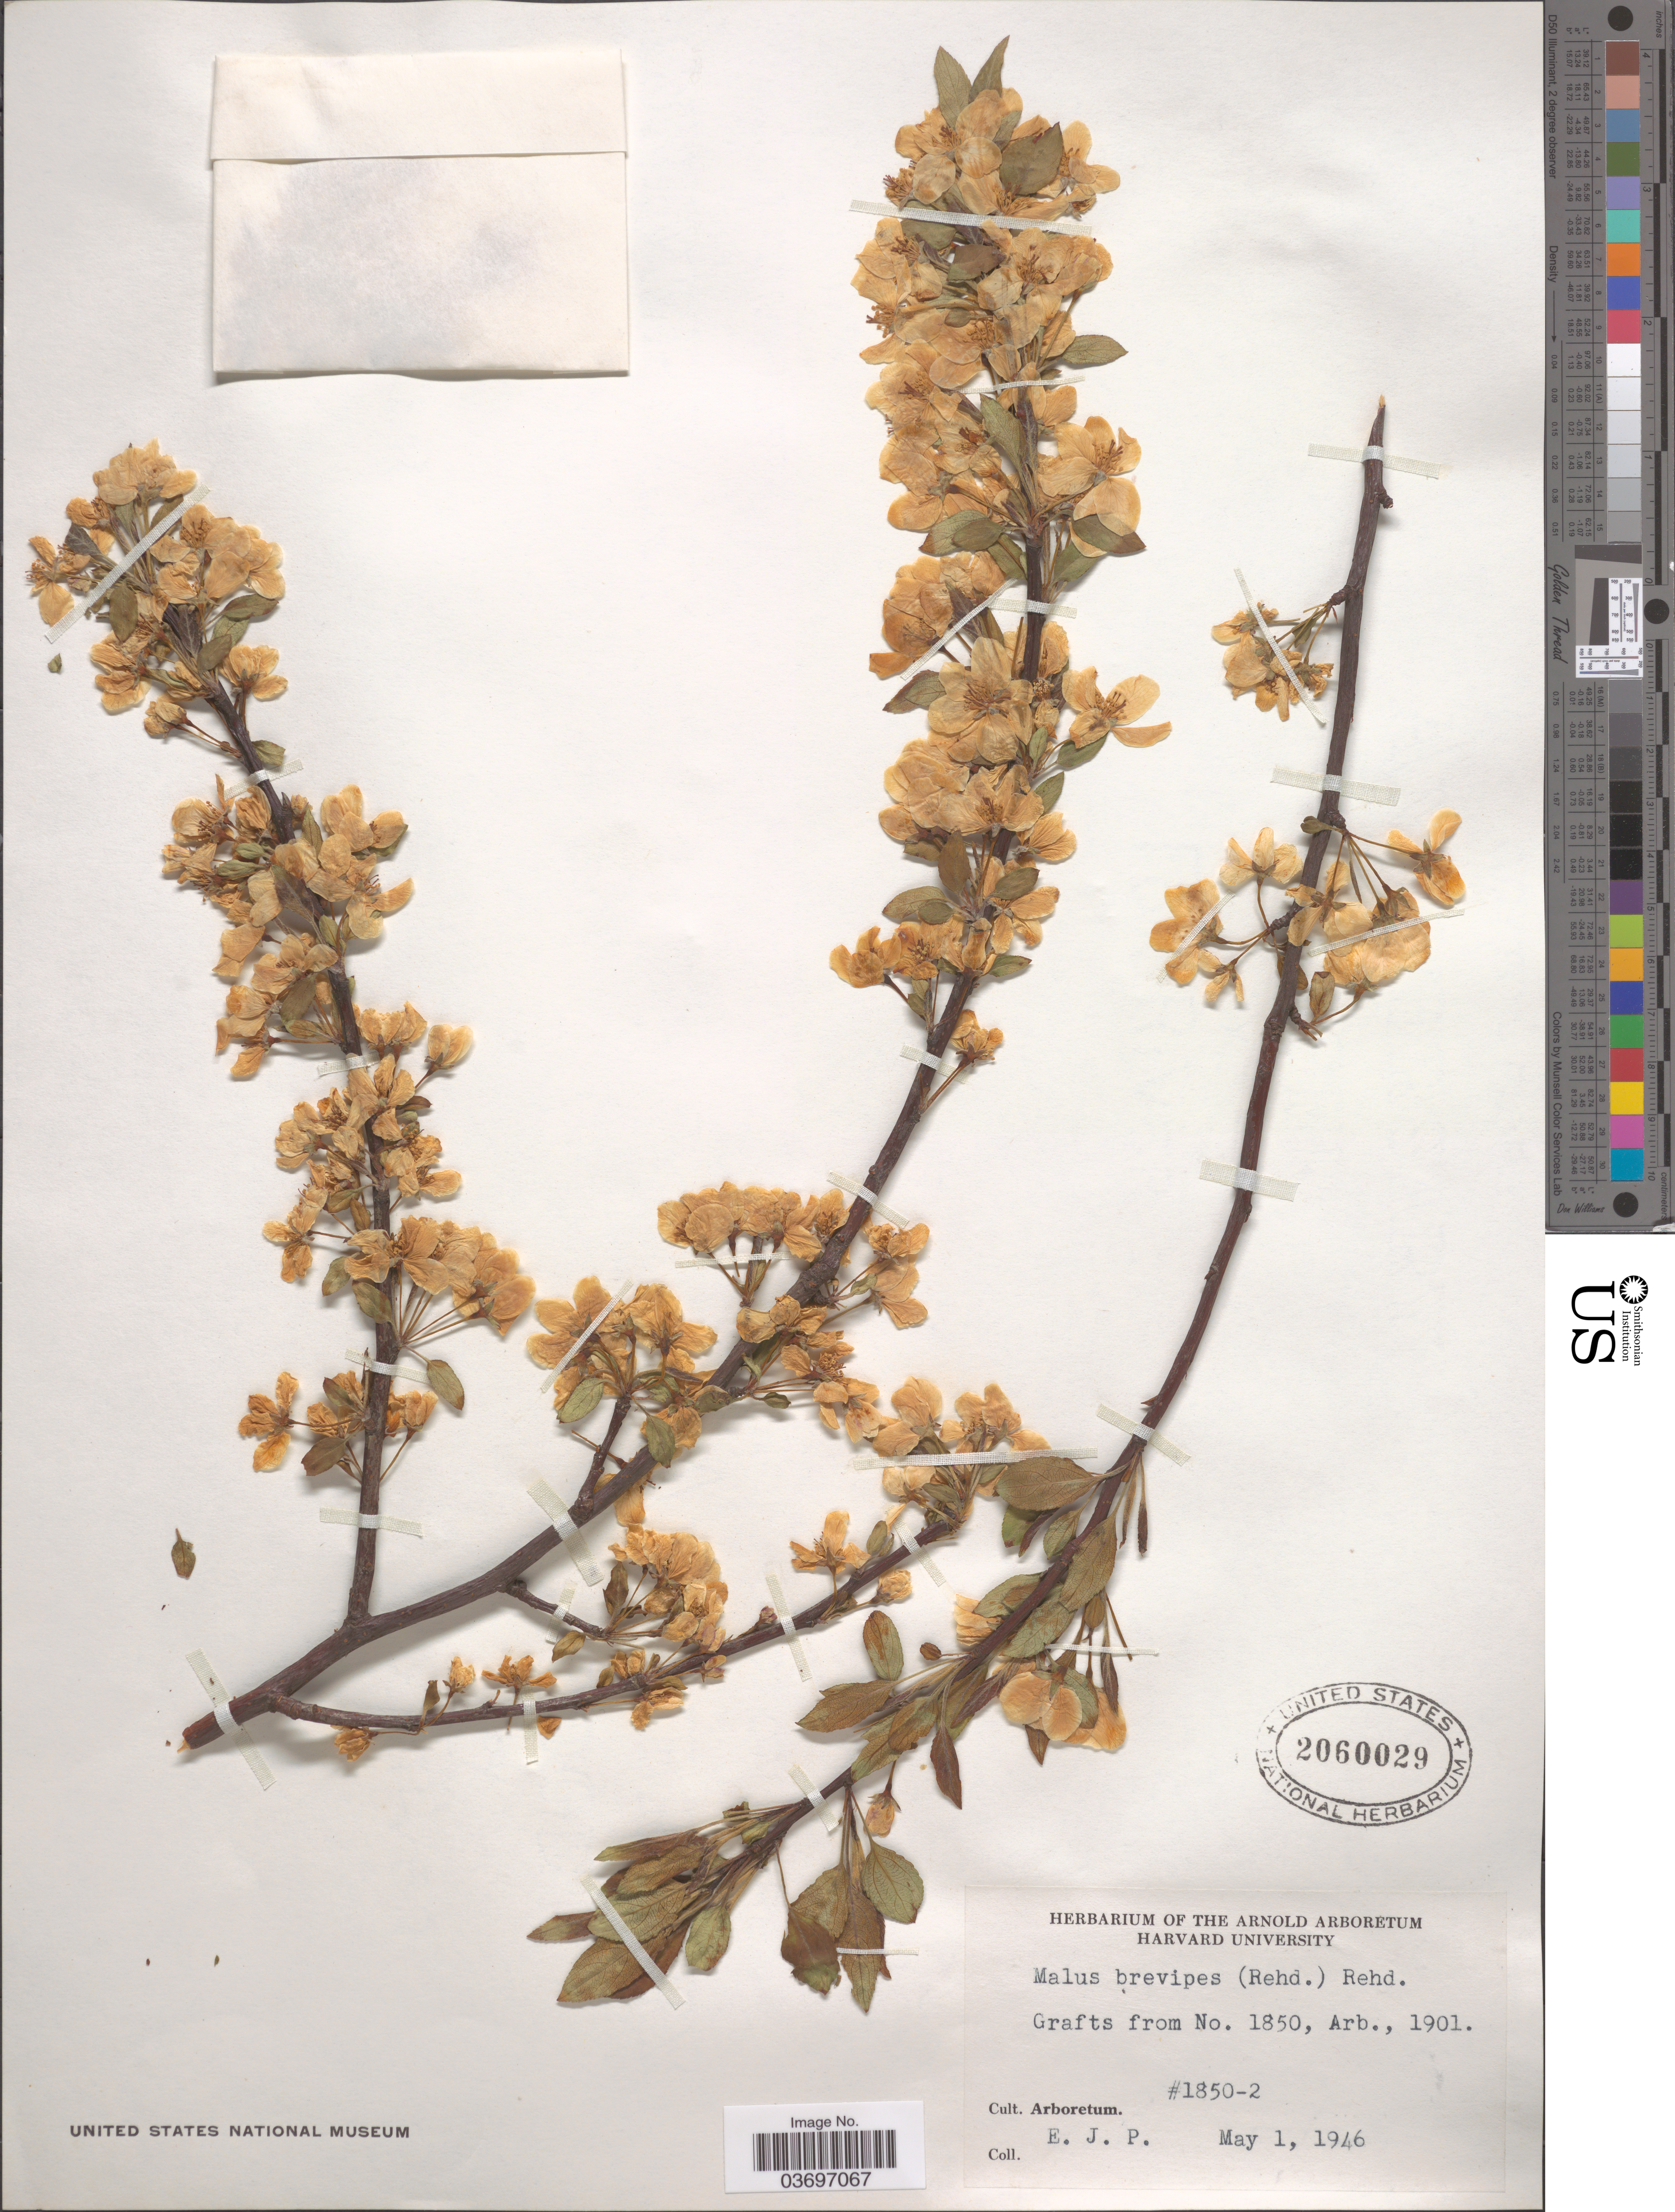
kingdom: Plantae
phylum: Tracheophyta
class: Magnoliopsida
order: Rosales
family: Rosaceae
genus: Malus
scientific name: Malus brevipes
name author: Rehder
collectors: E. J. P.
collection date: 1946-05-01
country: United States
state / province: Massachusetts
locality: Arboretum #1850-2.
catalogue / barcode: US 2060029